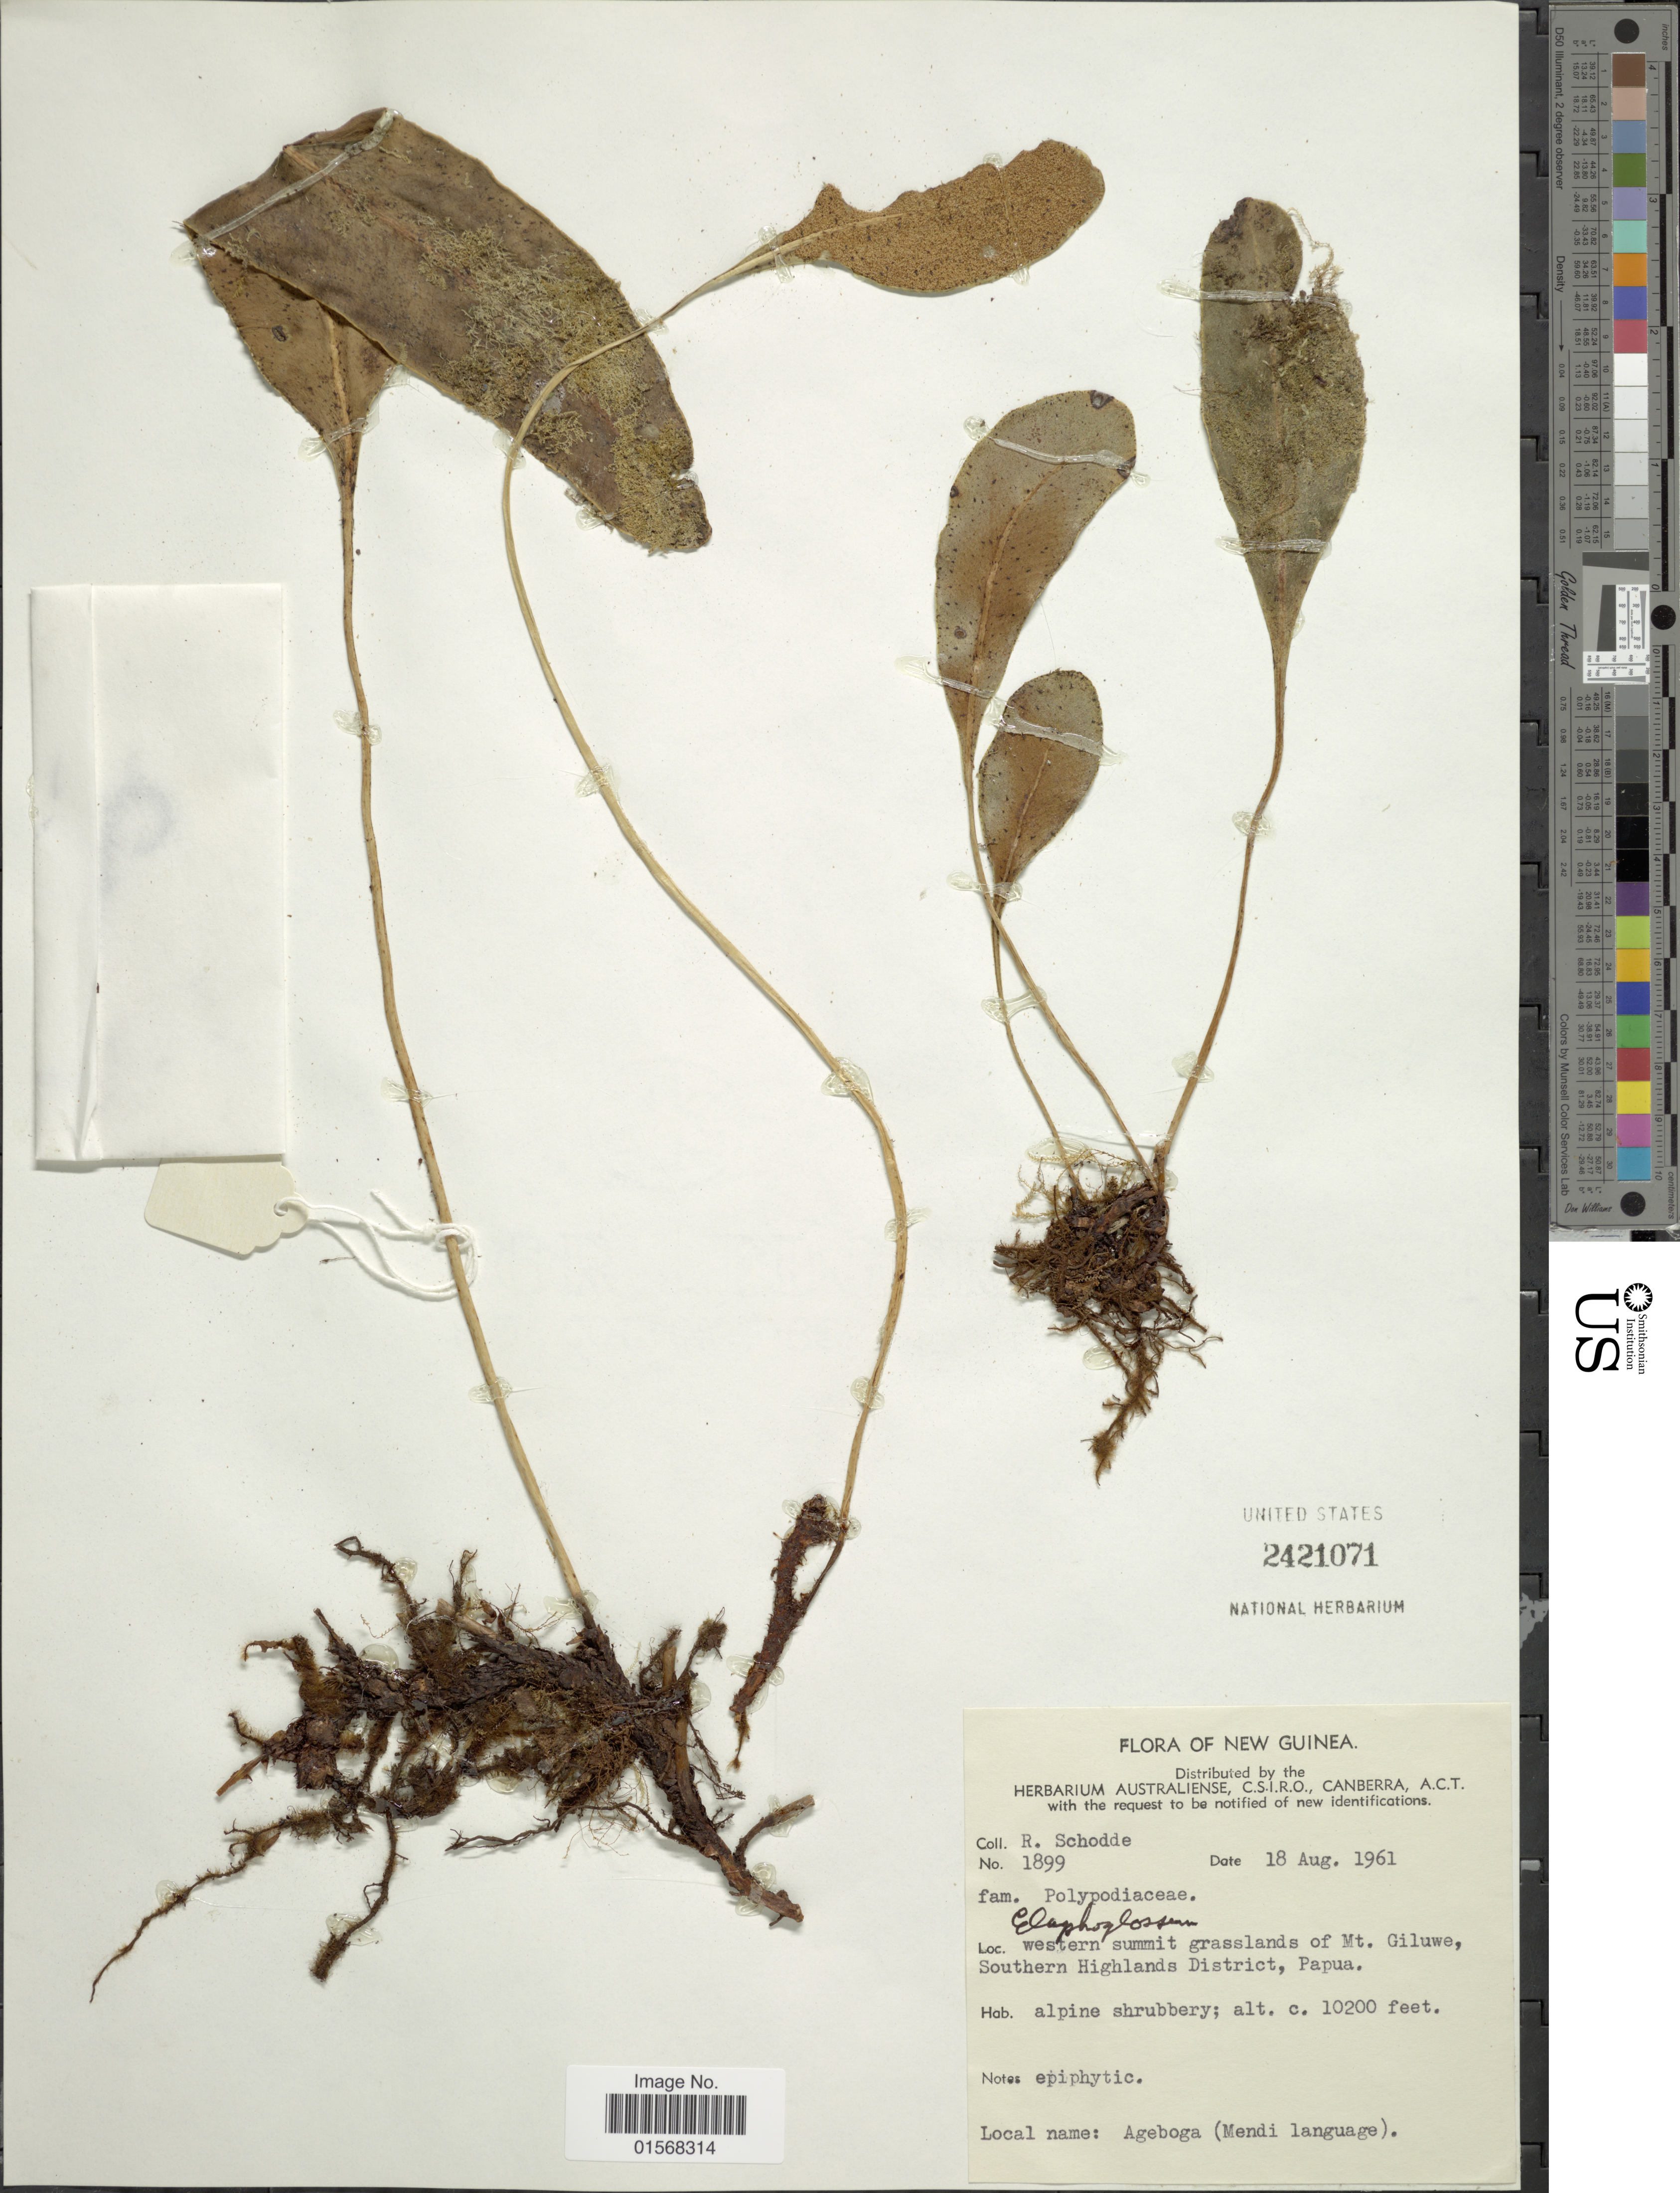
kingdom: Plantae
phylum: Tracheophyta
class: Polypodiopsida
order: Polypodiales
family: Dryopteridaceae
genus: Elaphoglossum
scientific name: Elaphoglossum sp.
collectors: R. Schodde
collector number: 1899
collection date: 1961-08-18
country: Papua New Guinea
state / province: Southern Highlands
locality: New Guinea, Western summit grassland of Mt. Giluwe, Southern Highlands District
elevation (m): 3109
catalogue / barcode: US 2421071